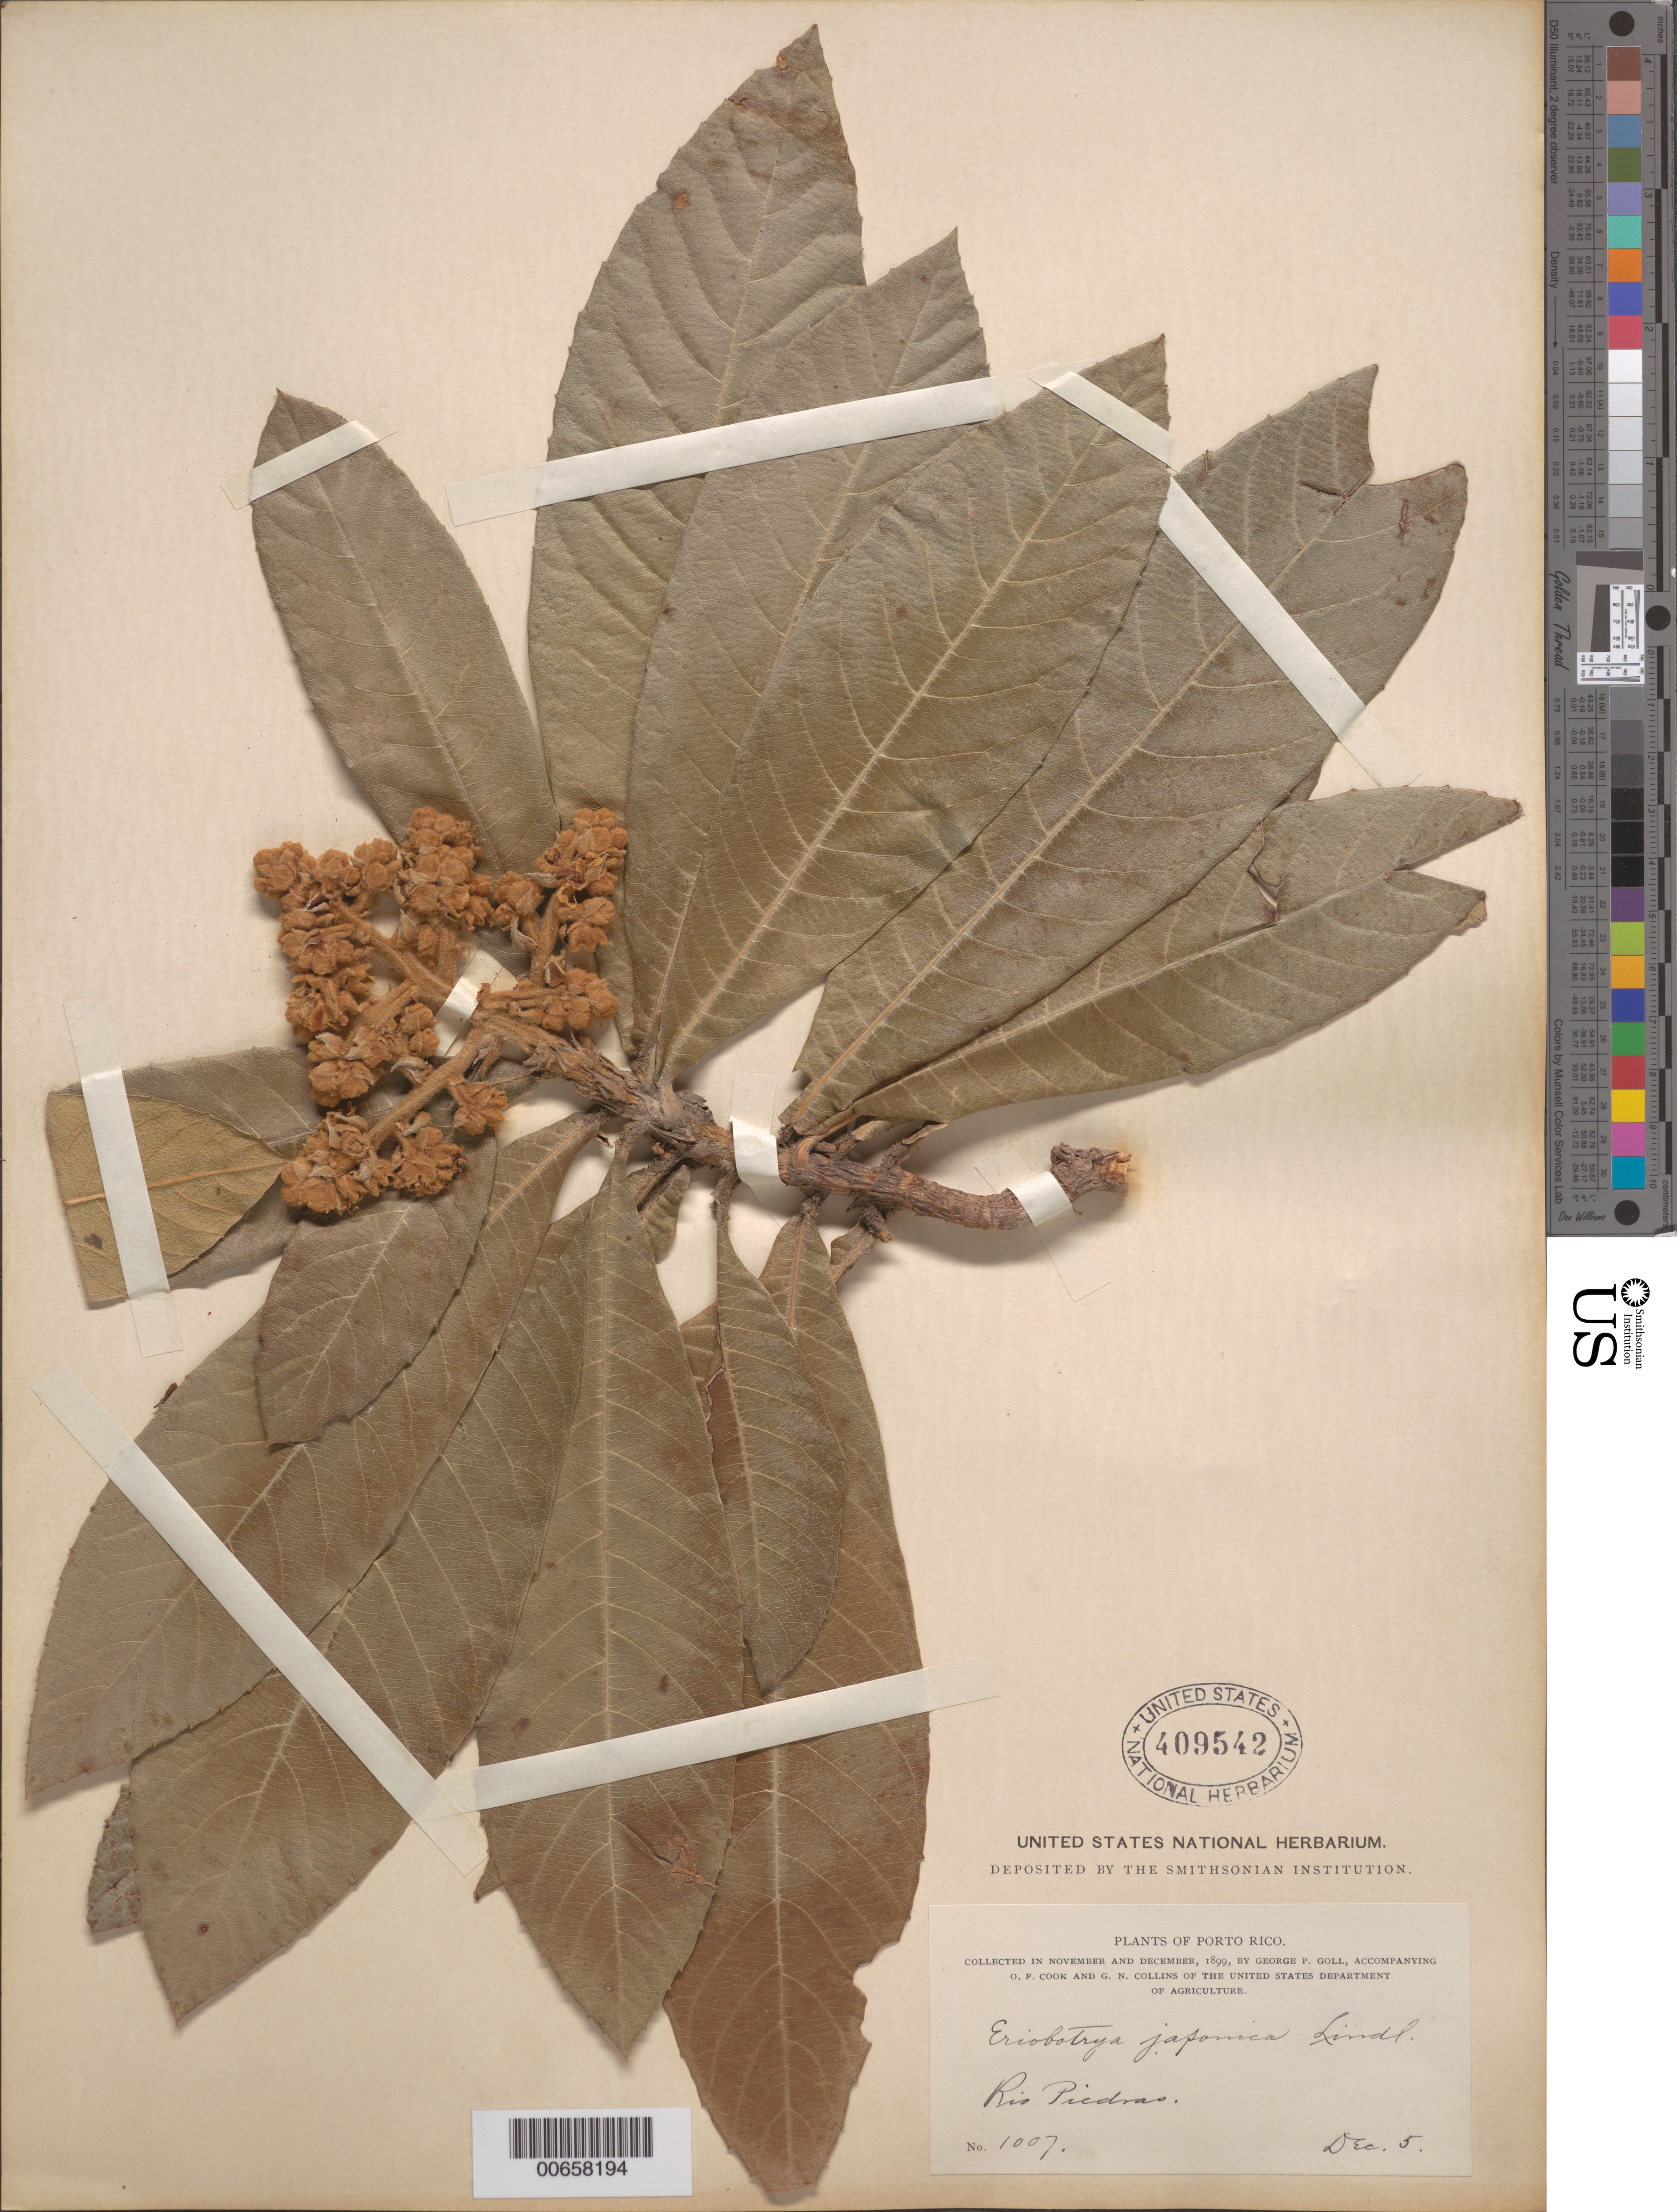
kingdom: Plantae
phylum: Tracheophyta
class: Magnoliopsida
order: Rosales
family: Rosaceae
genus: Rhaphiolepis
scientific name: Rhaphiolepis bibas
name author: (Lour.) Galasso & Banfi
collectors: G. Goll, O. F. Cook & G. Collins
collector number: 1007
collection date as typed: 05 Dec 1899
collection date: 1899-12-05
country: Puerto Rico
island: Greater Antilles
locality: Sierra de Naguabo ad Rio Blanco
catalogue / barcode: US 409542